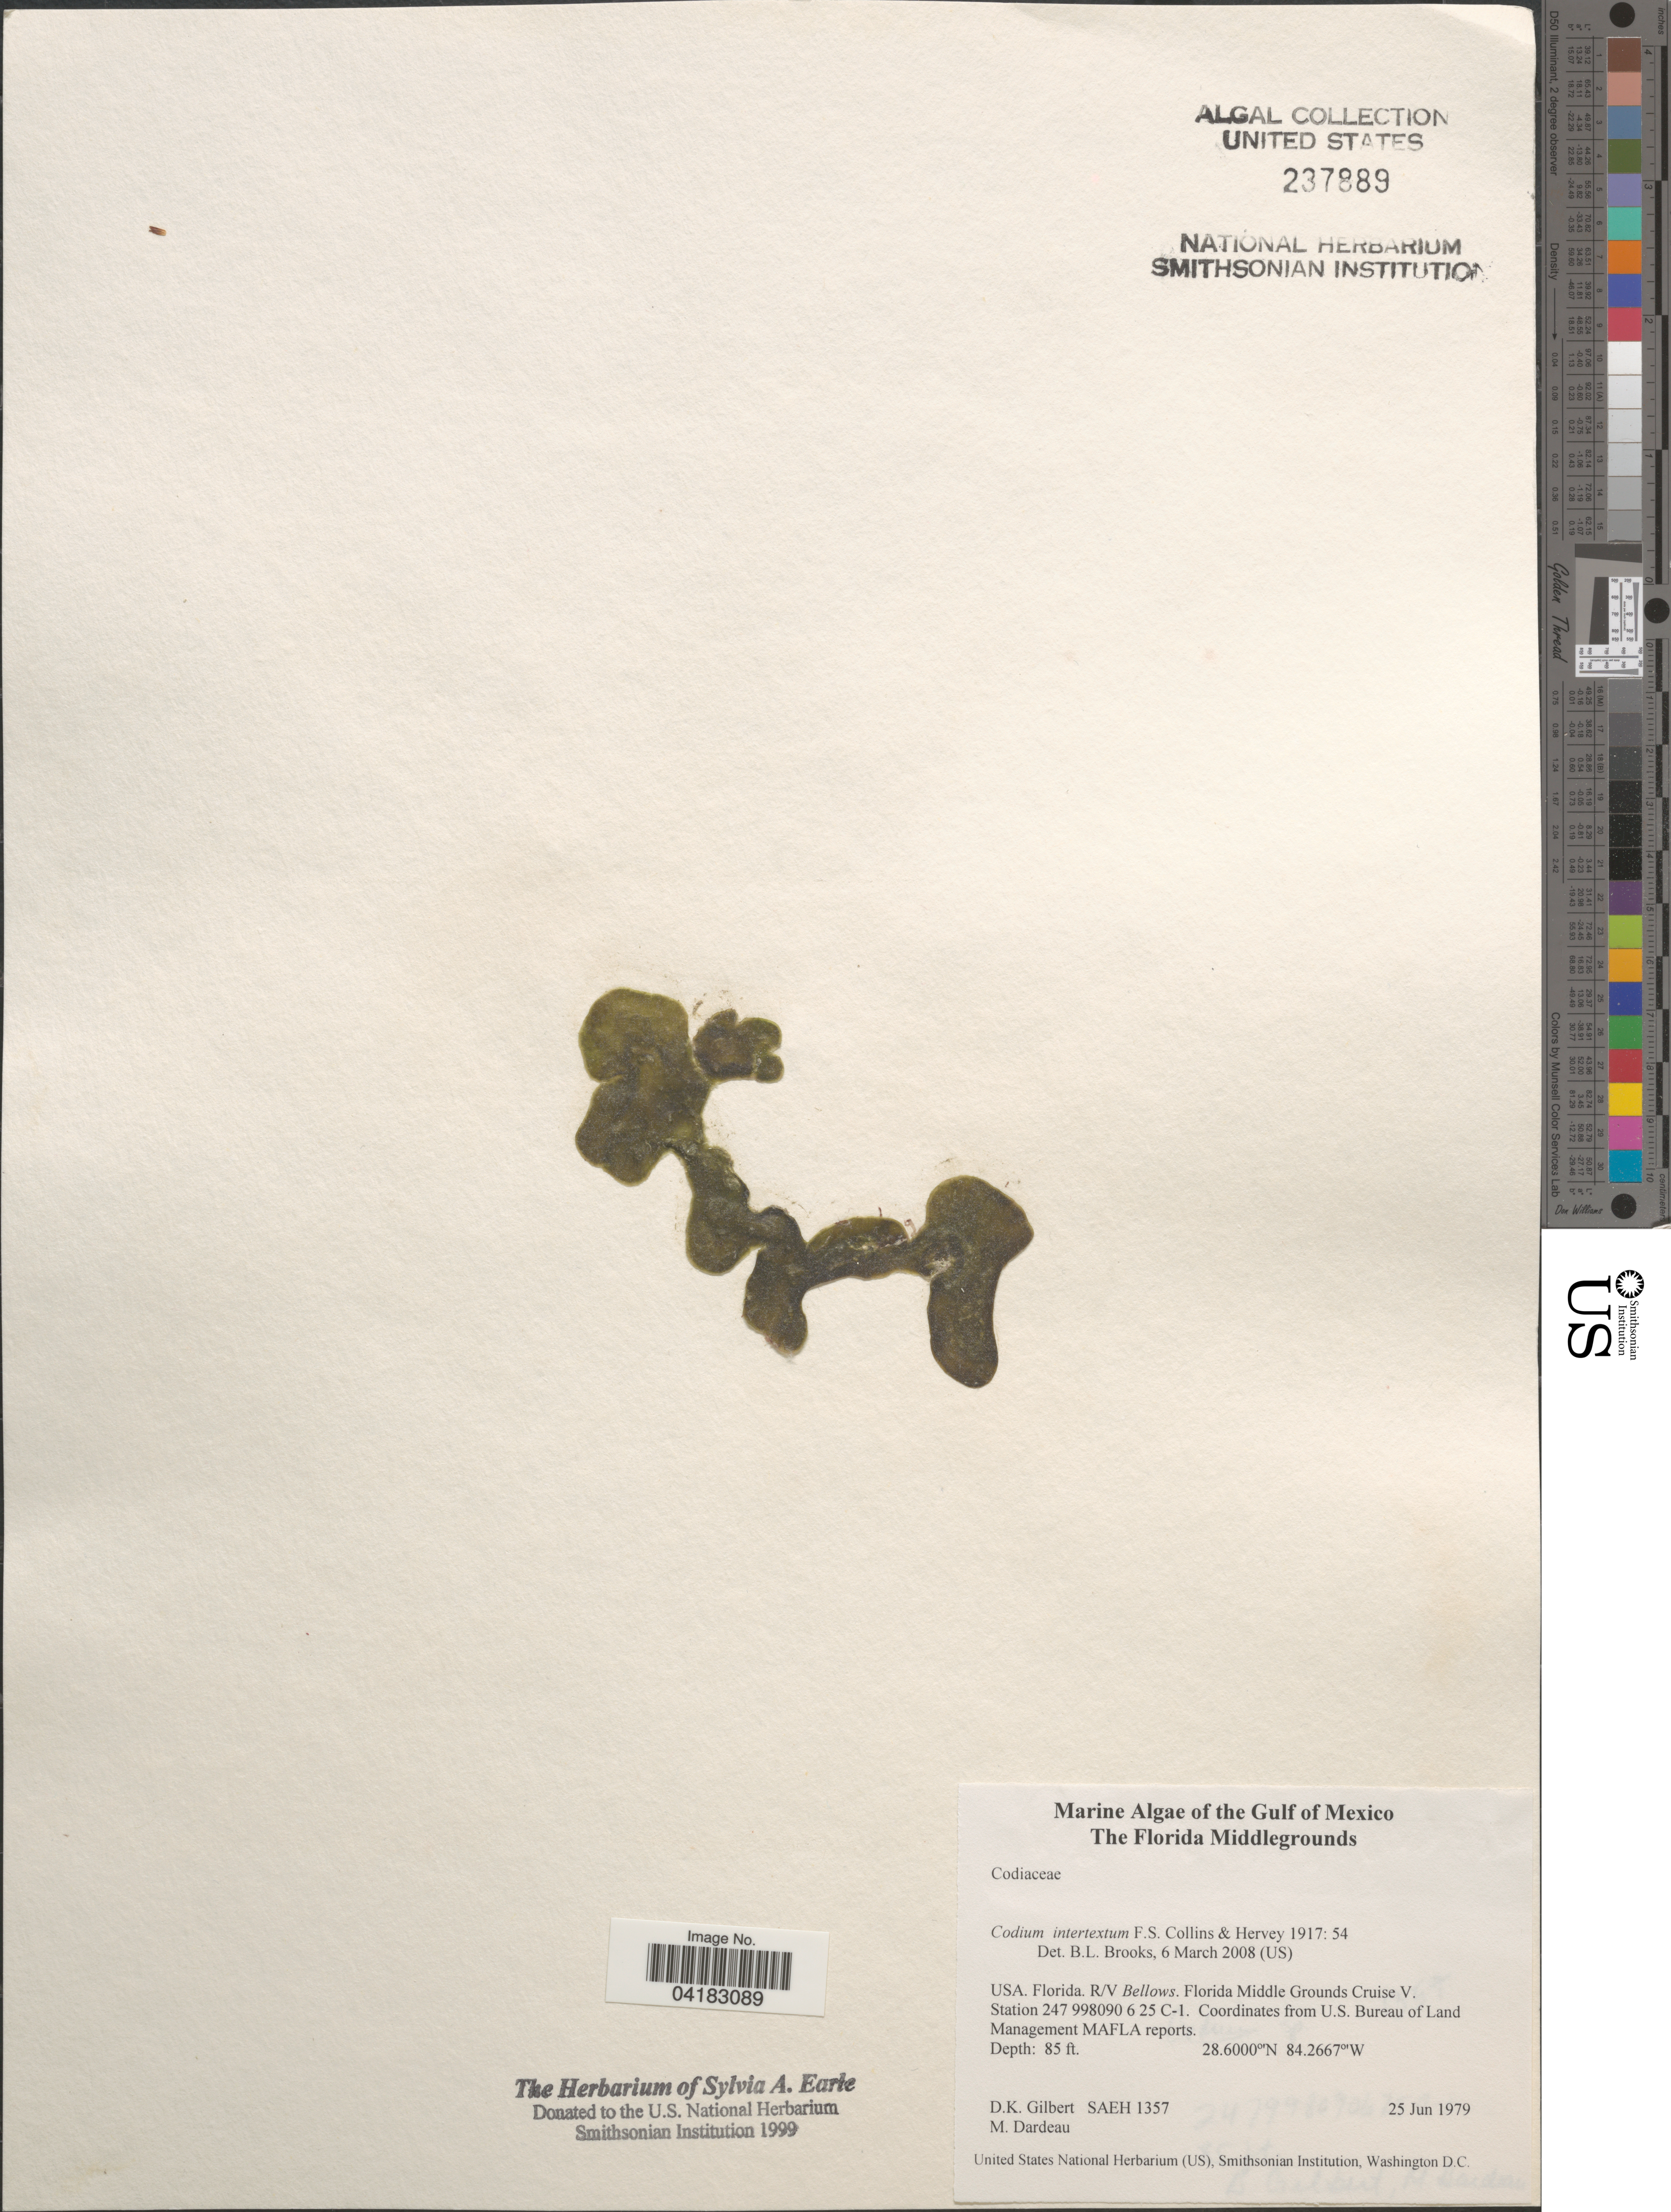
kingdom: Plantae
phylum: Chlorophyta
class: Ulvophyceae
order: Bryopsidales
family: Codiaceae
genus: Codium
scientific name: Codium intertextum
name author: Collins & Herv.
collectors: D. Gilbert & M. Dardeau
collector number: SAEH1357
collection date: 1979-06-25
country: United States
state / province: Florida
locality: Gulf of Mexico. R/V Bellows. Florida Middle Grounds Cruise V. Station 247 998090 6 25 C-1.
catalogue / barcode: US 237889